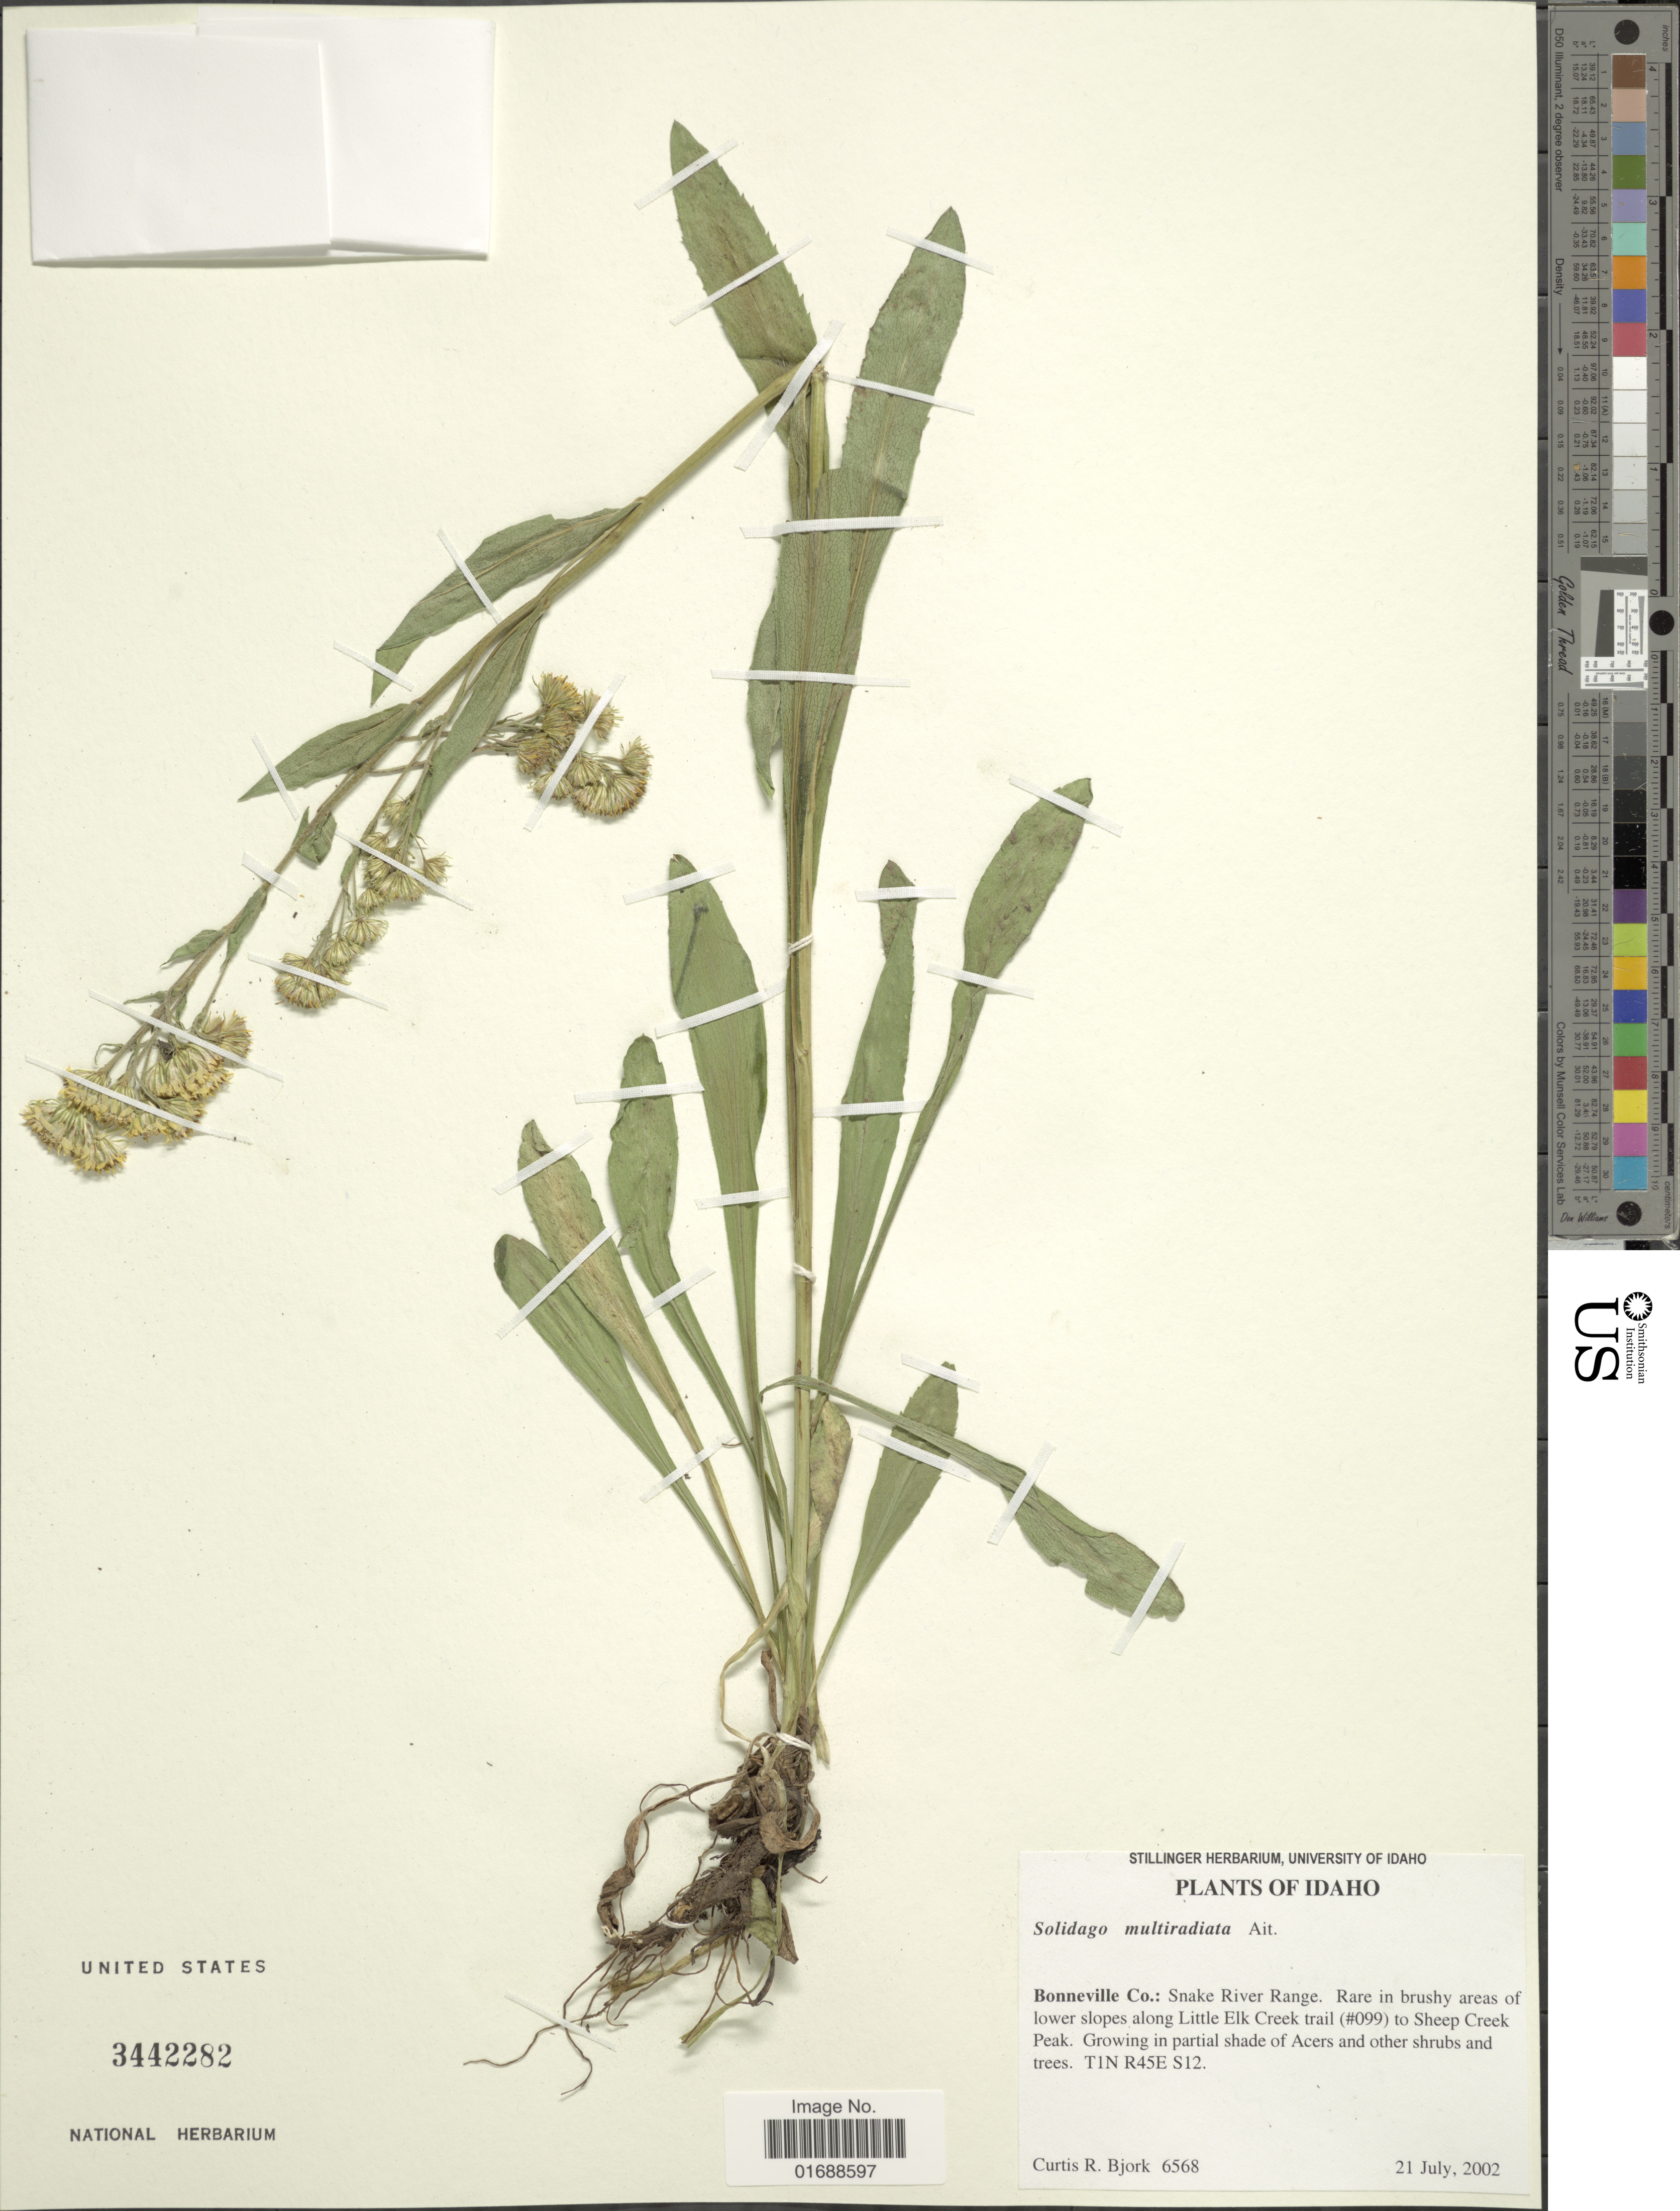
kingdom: Plantae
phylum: Tracheophyta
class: Magnoliopsida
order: Asterales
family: Asteraceae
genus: Solidago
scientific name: Solidago multiradiata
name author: Aiton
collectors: C. Bjork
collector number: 6568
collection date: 2002-07-21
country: United States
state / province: Idaho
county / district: Bonneville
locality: Snake River Range. Rare in brushy areas of lower slopes along Little Elk Creek trail (#099) to Sheep Creek Peak, T1N R45E S12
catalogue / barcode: US 3442282